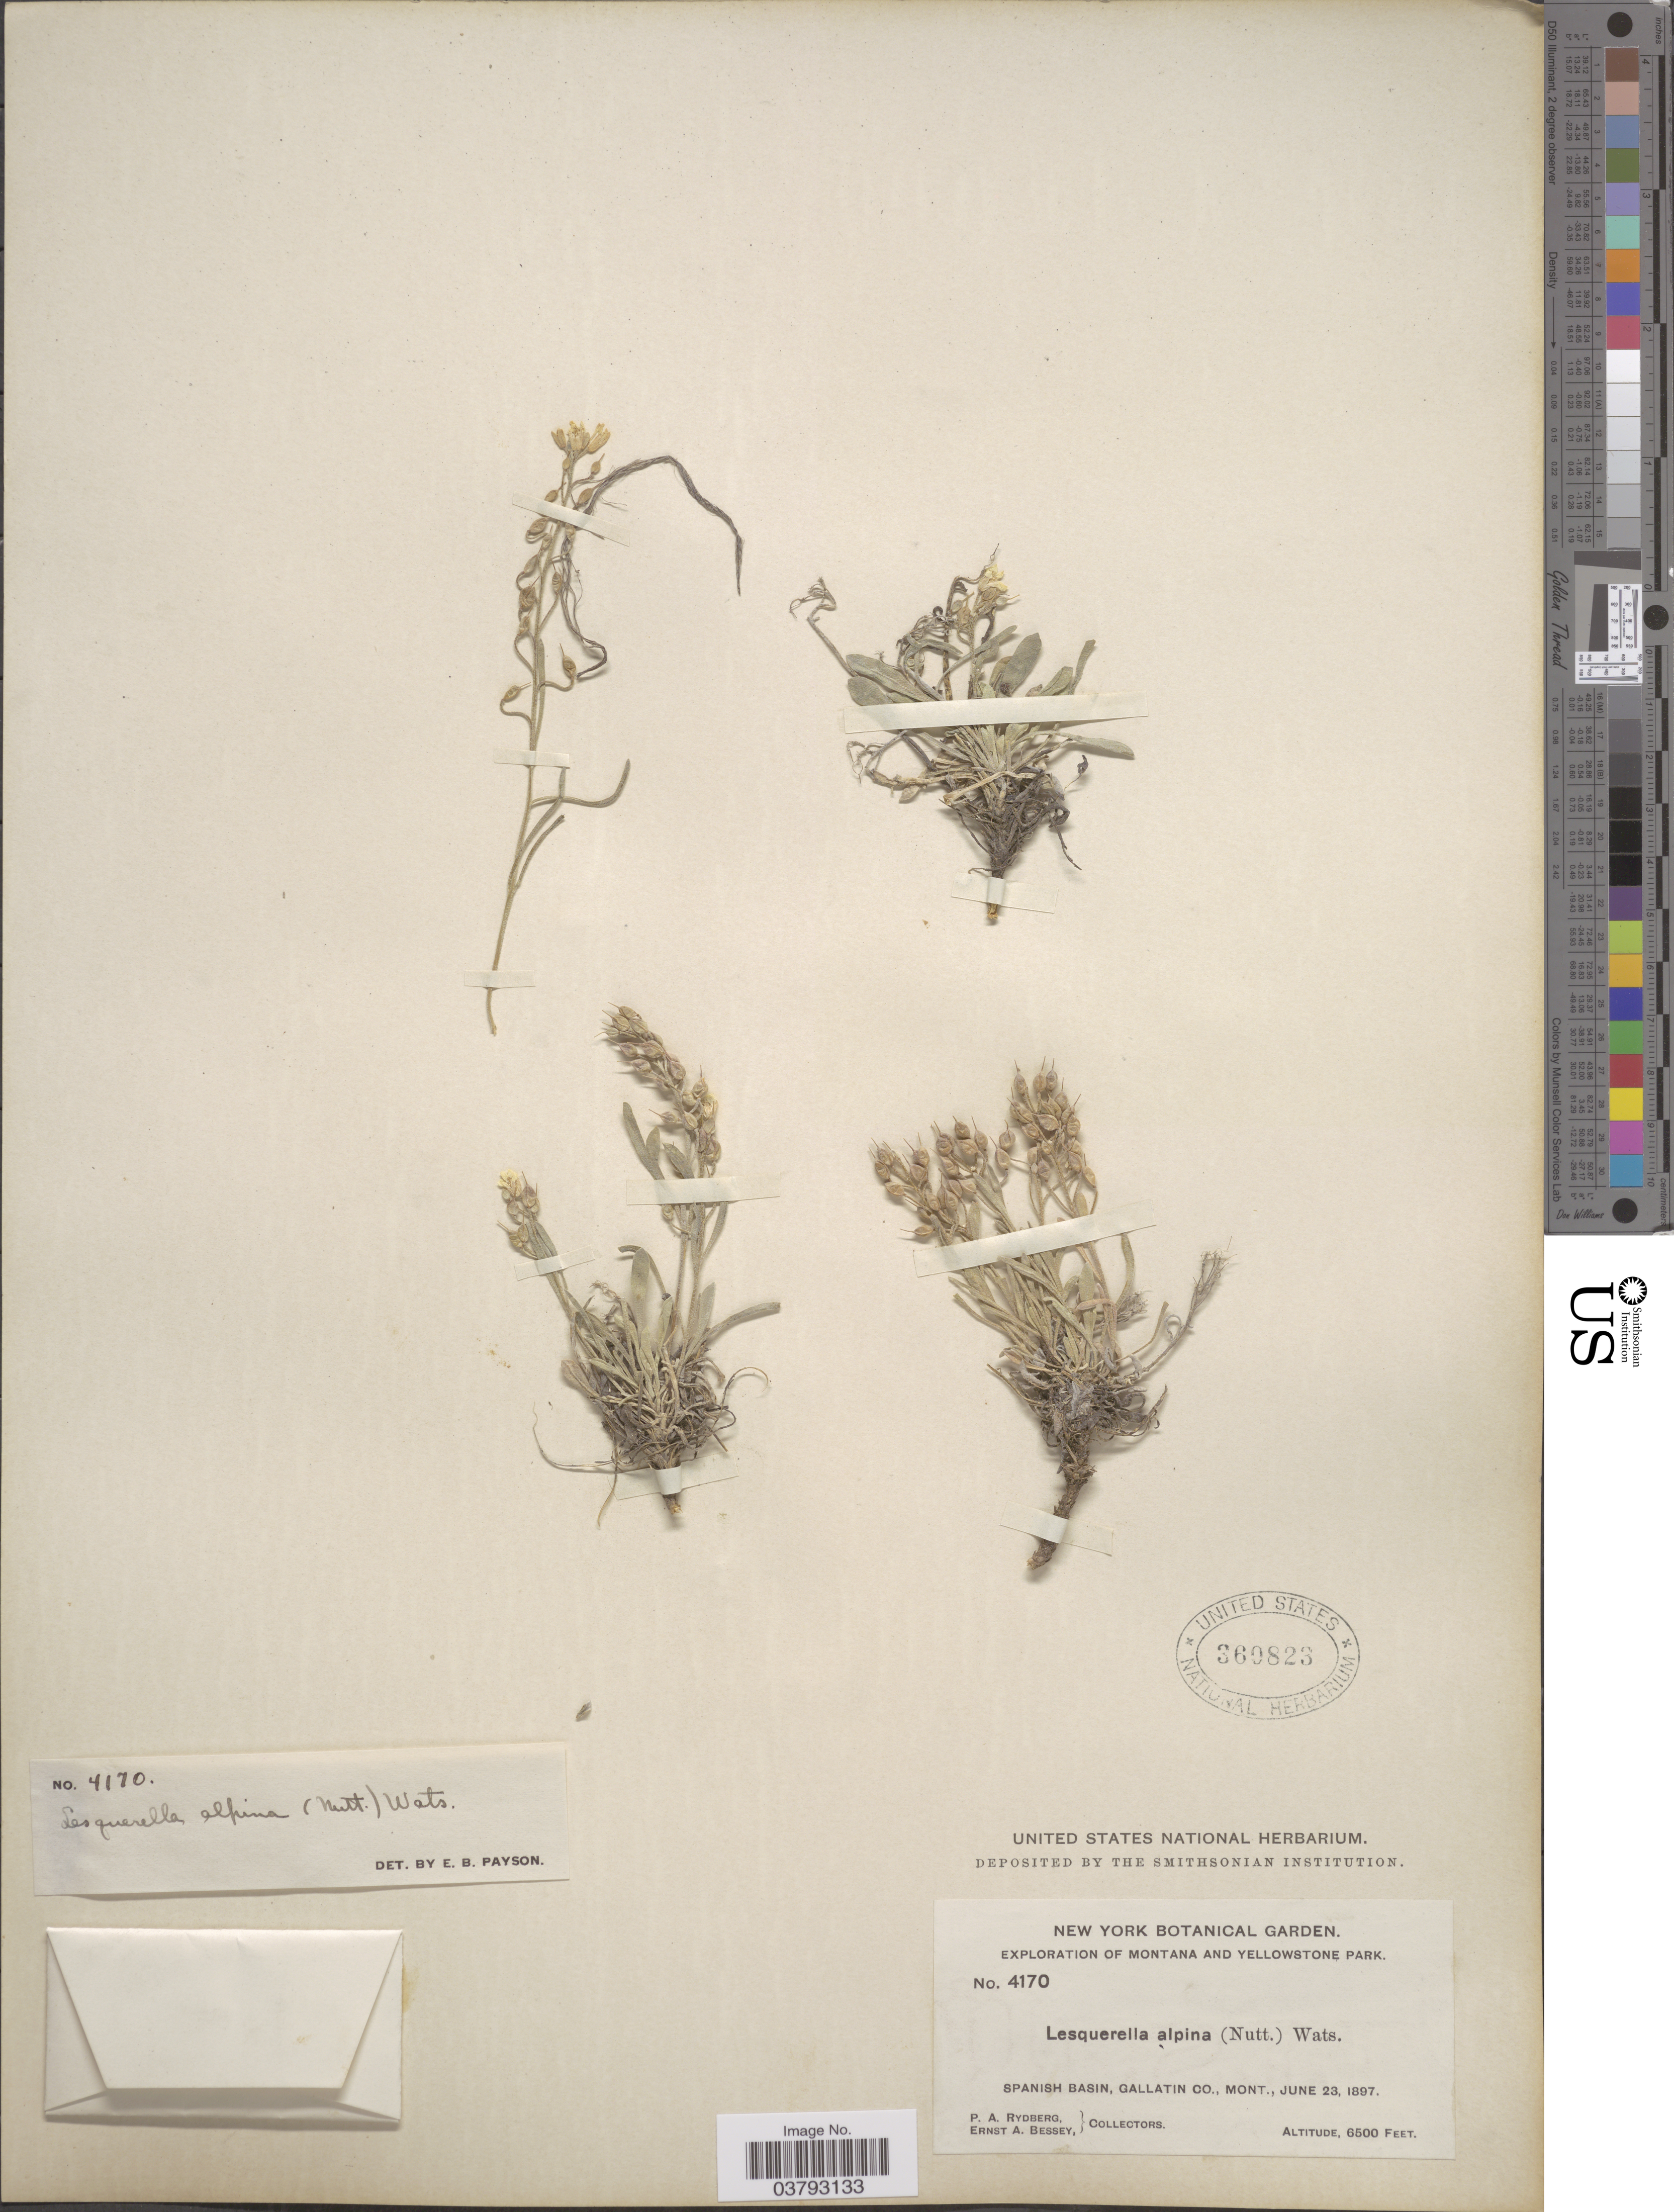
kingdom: Plantae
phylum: Tracheophyta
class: Magnoliopsida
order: Brassicales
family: Brassicaceae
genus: Lesquerella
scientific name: Lesquerella alpina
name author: (Nutt.) S. Watson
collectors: P. A. Rydberg & E. A. Bessey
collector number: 4170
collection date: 1897-06-23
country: United States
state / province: Montana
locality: Yellowstone Park. Spanish Basin, Gallatin Co.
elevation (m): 1981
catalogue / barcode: US 360823